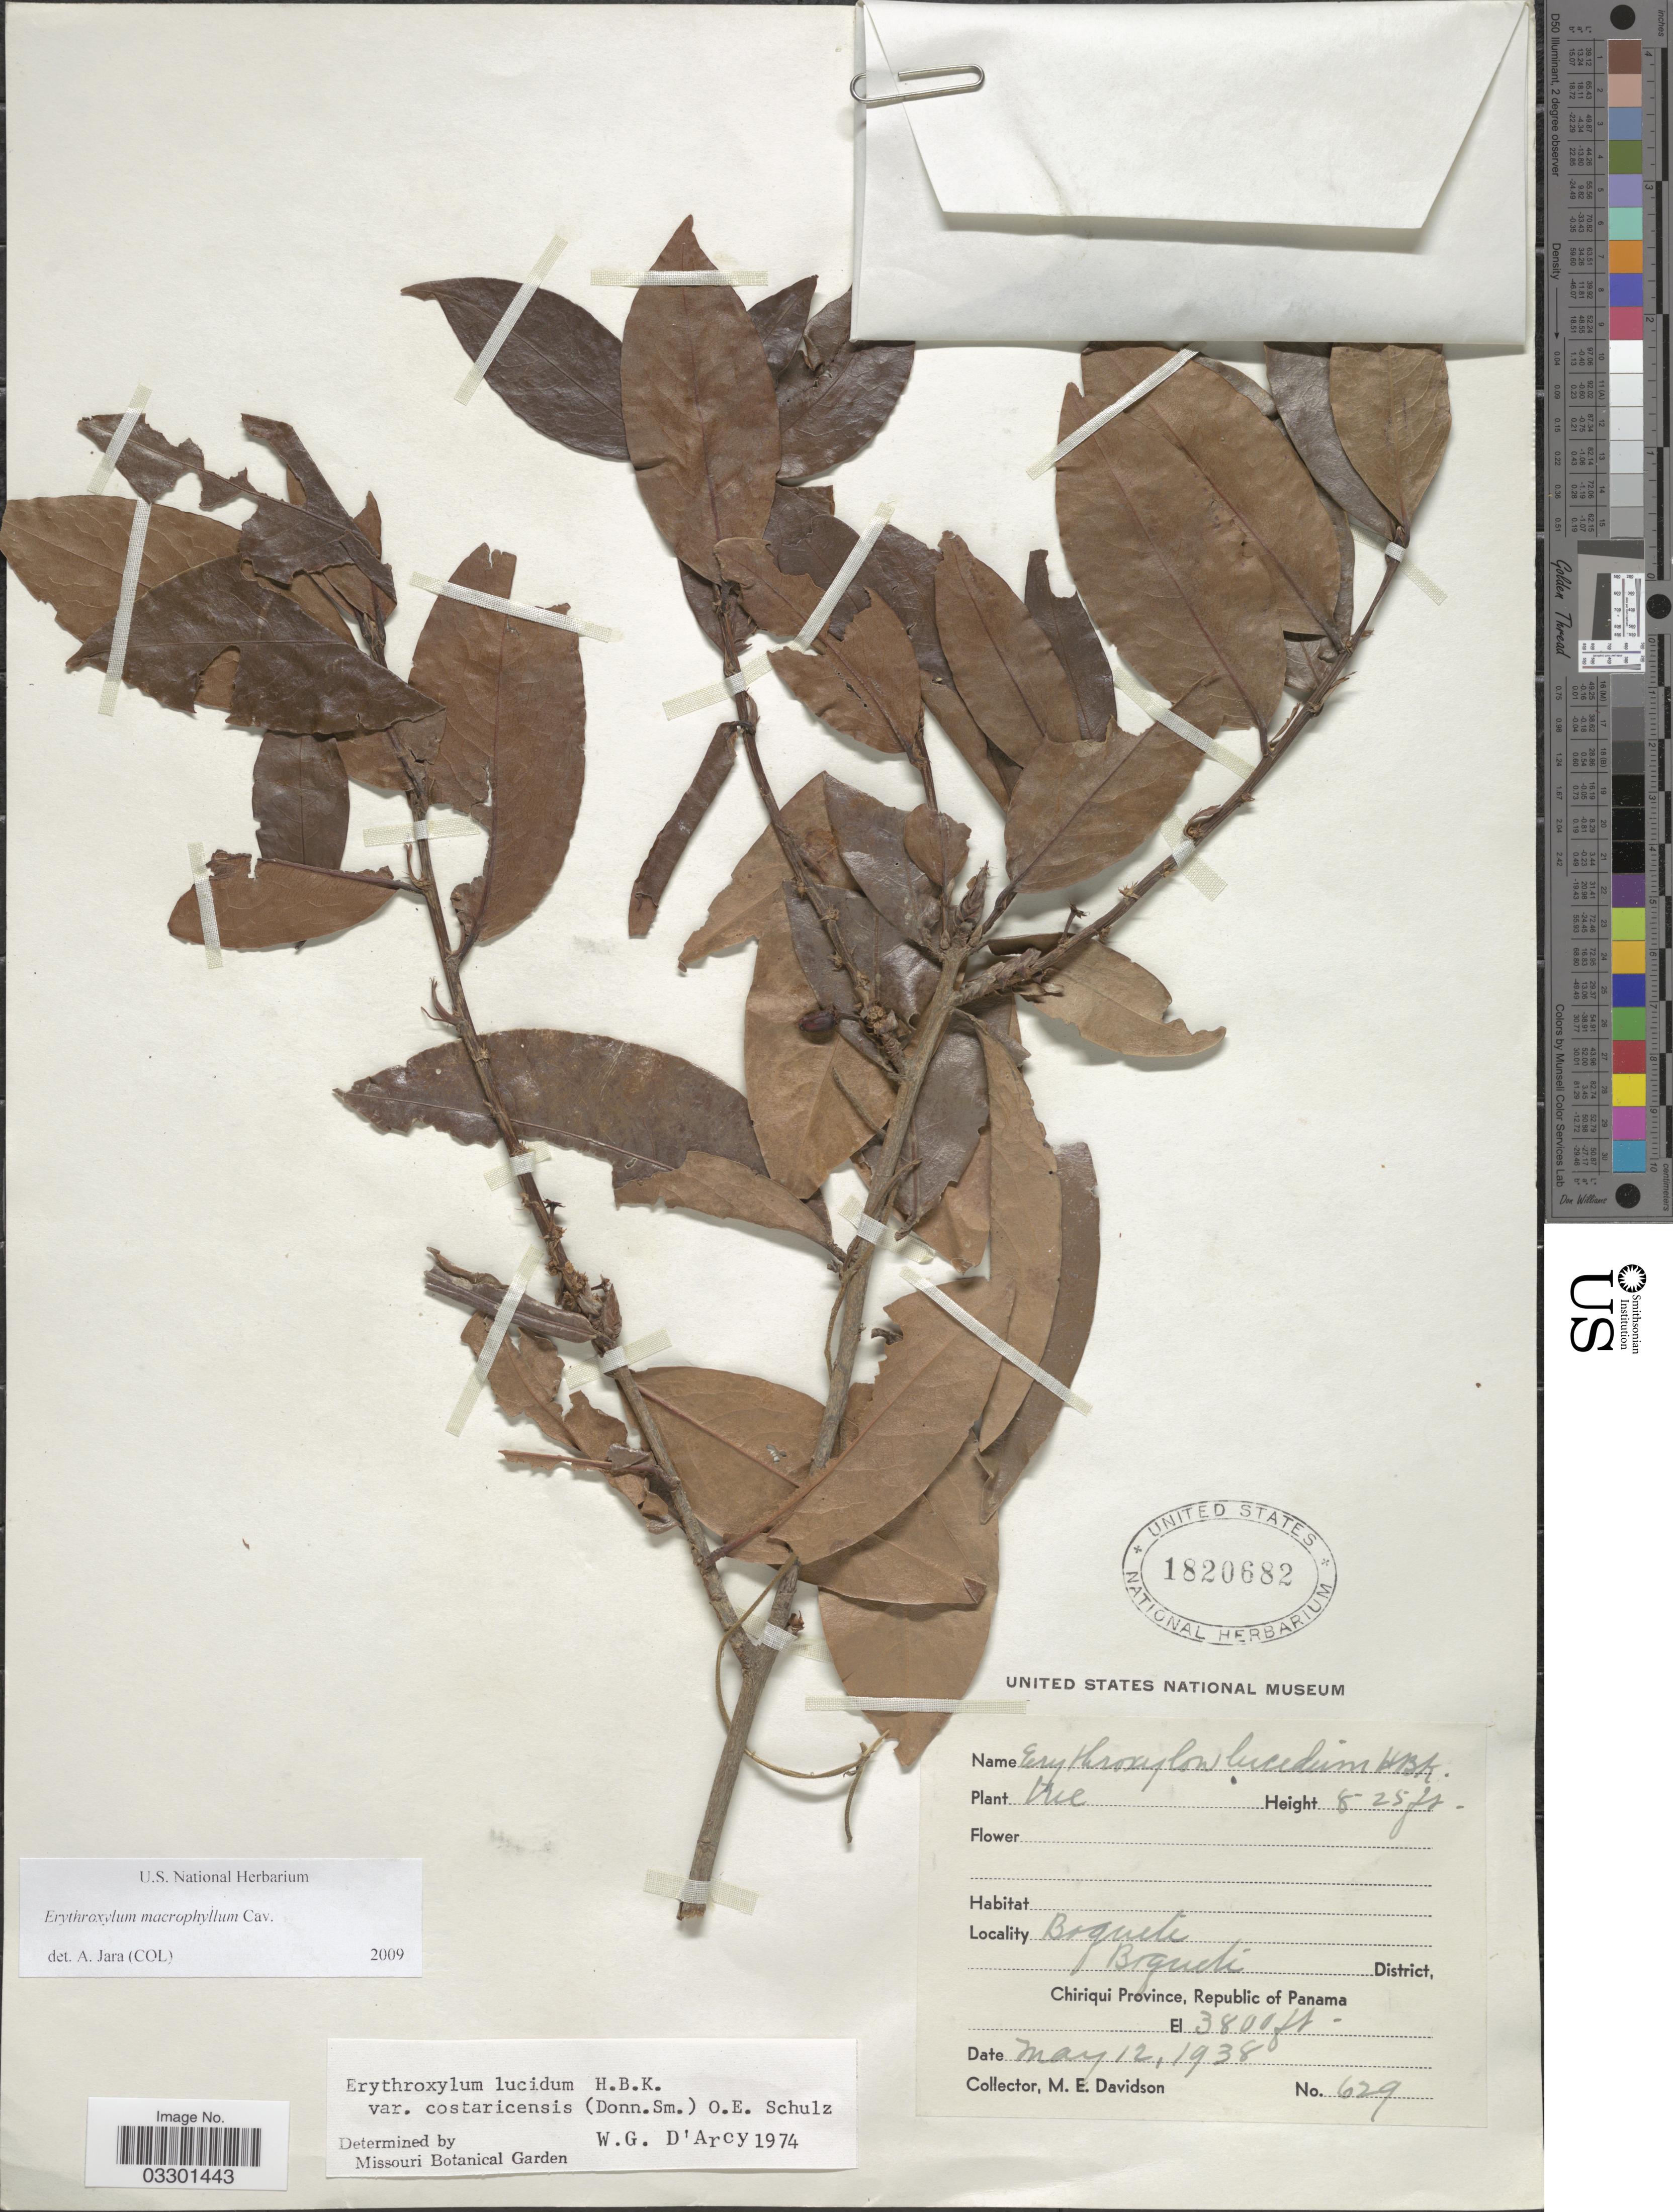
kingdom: Plantae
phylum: Tracheophyta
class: Magnoliopsida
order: Malpighiales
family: Erythroxylaceae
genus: Erythroxylum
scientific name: Erythroxylum macrophyllum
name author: Cav.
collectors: M. E. Davidson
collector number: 629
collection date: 1938-05-12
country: Panama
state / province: Chiriqui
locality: Boquete. Boquete District.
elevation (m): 1158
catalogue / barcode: US 1820682